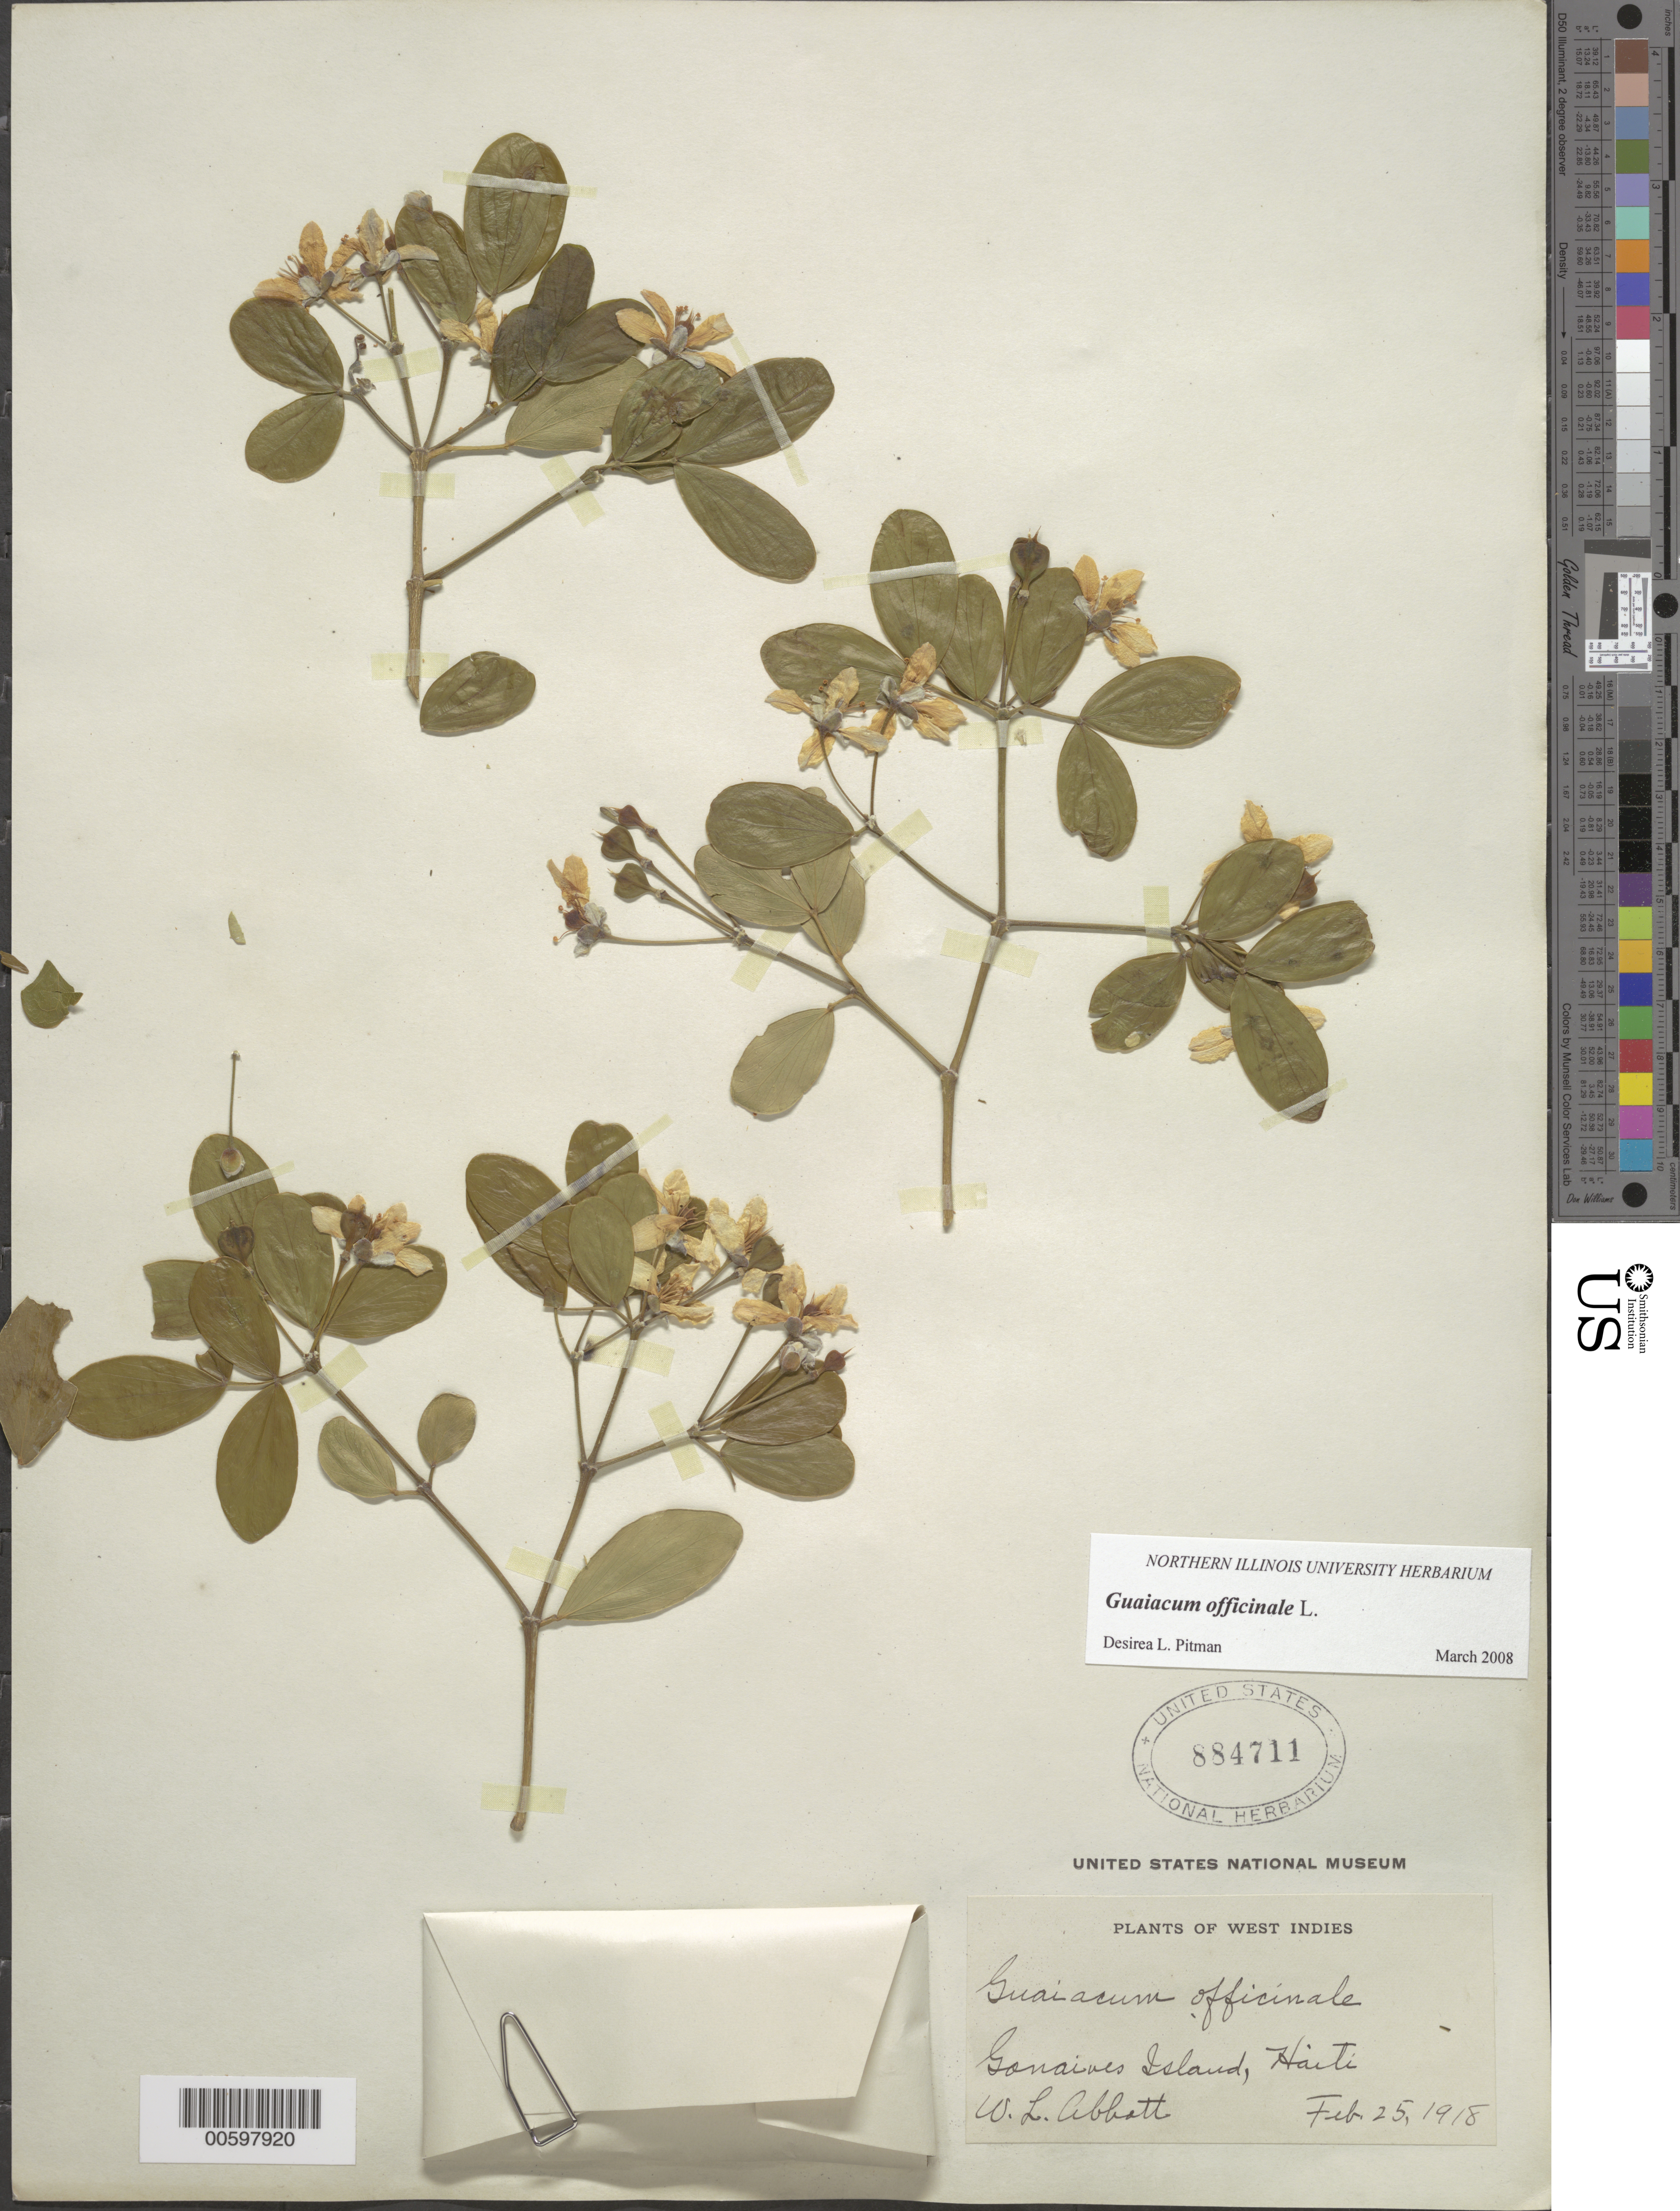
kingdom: Plantae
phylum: Tracheophyta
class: Magnoliopsida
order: Zygophyllales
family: Zygophyllaceae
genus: Guaiacum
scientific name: Guaiacum officinale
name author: L.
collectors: W. L. Abbott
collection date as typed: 25 Feb 1918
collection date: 1918-02-25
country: Haiti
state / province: Ouest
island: Gonave Island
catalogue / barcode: US 884711